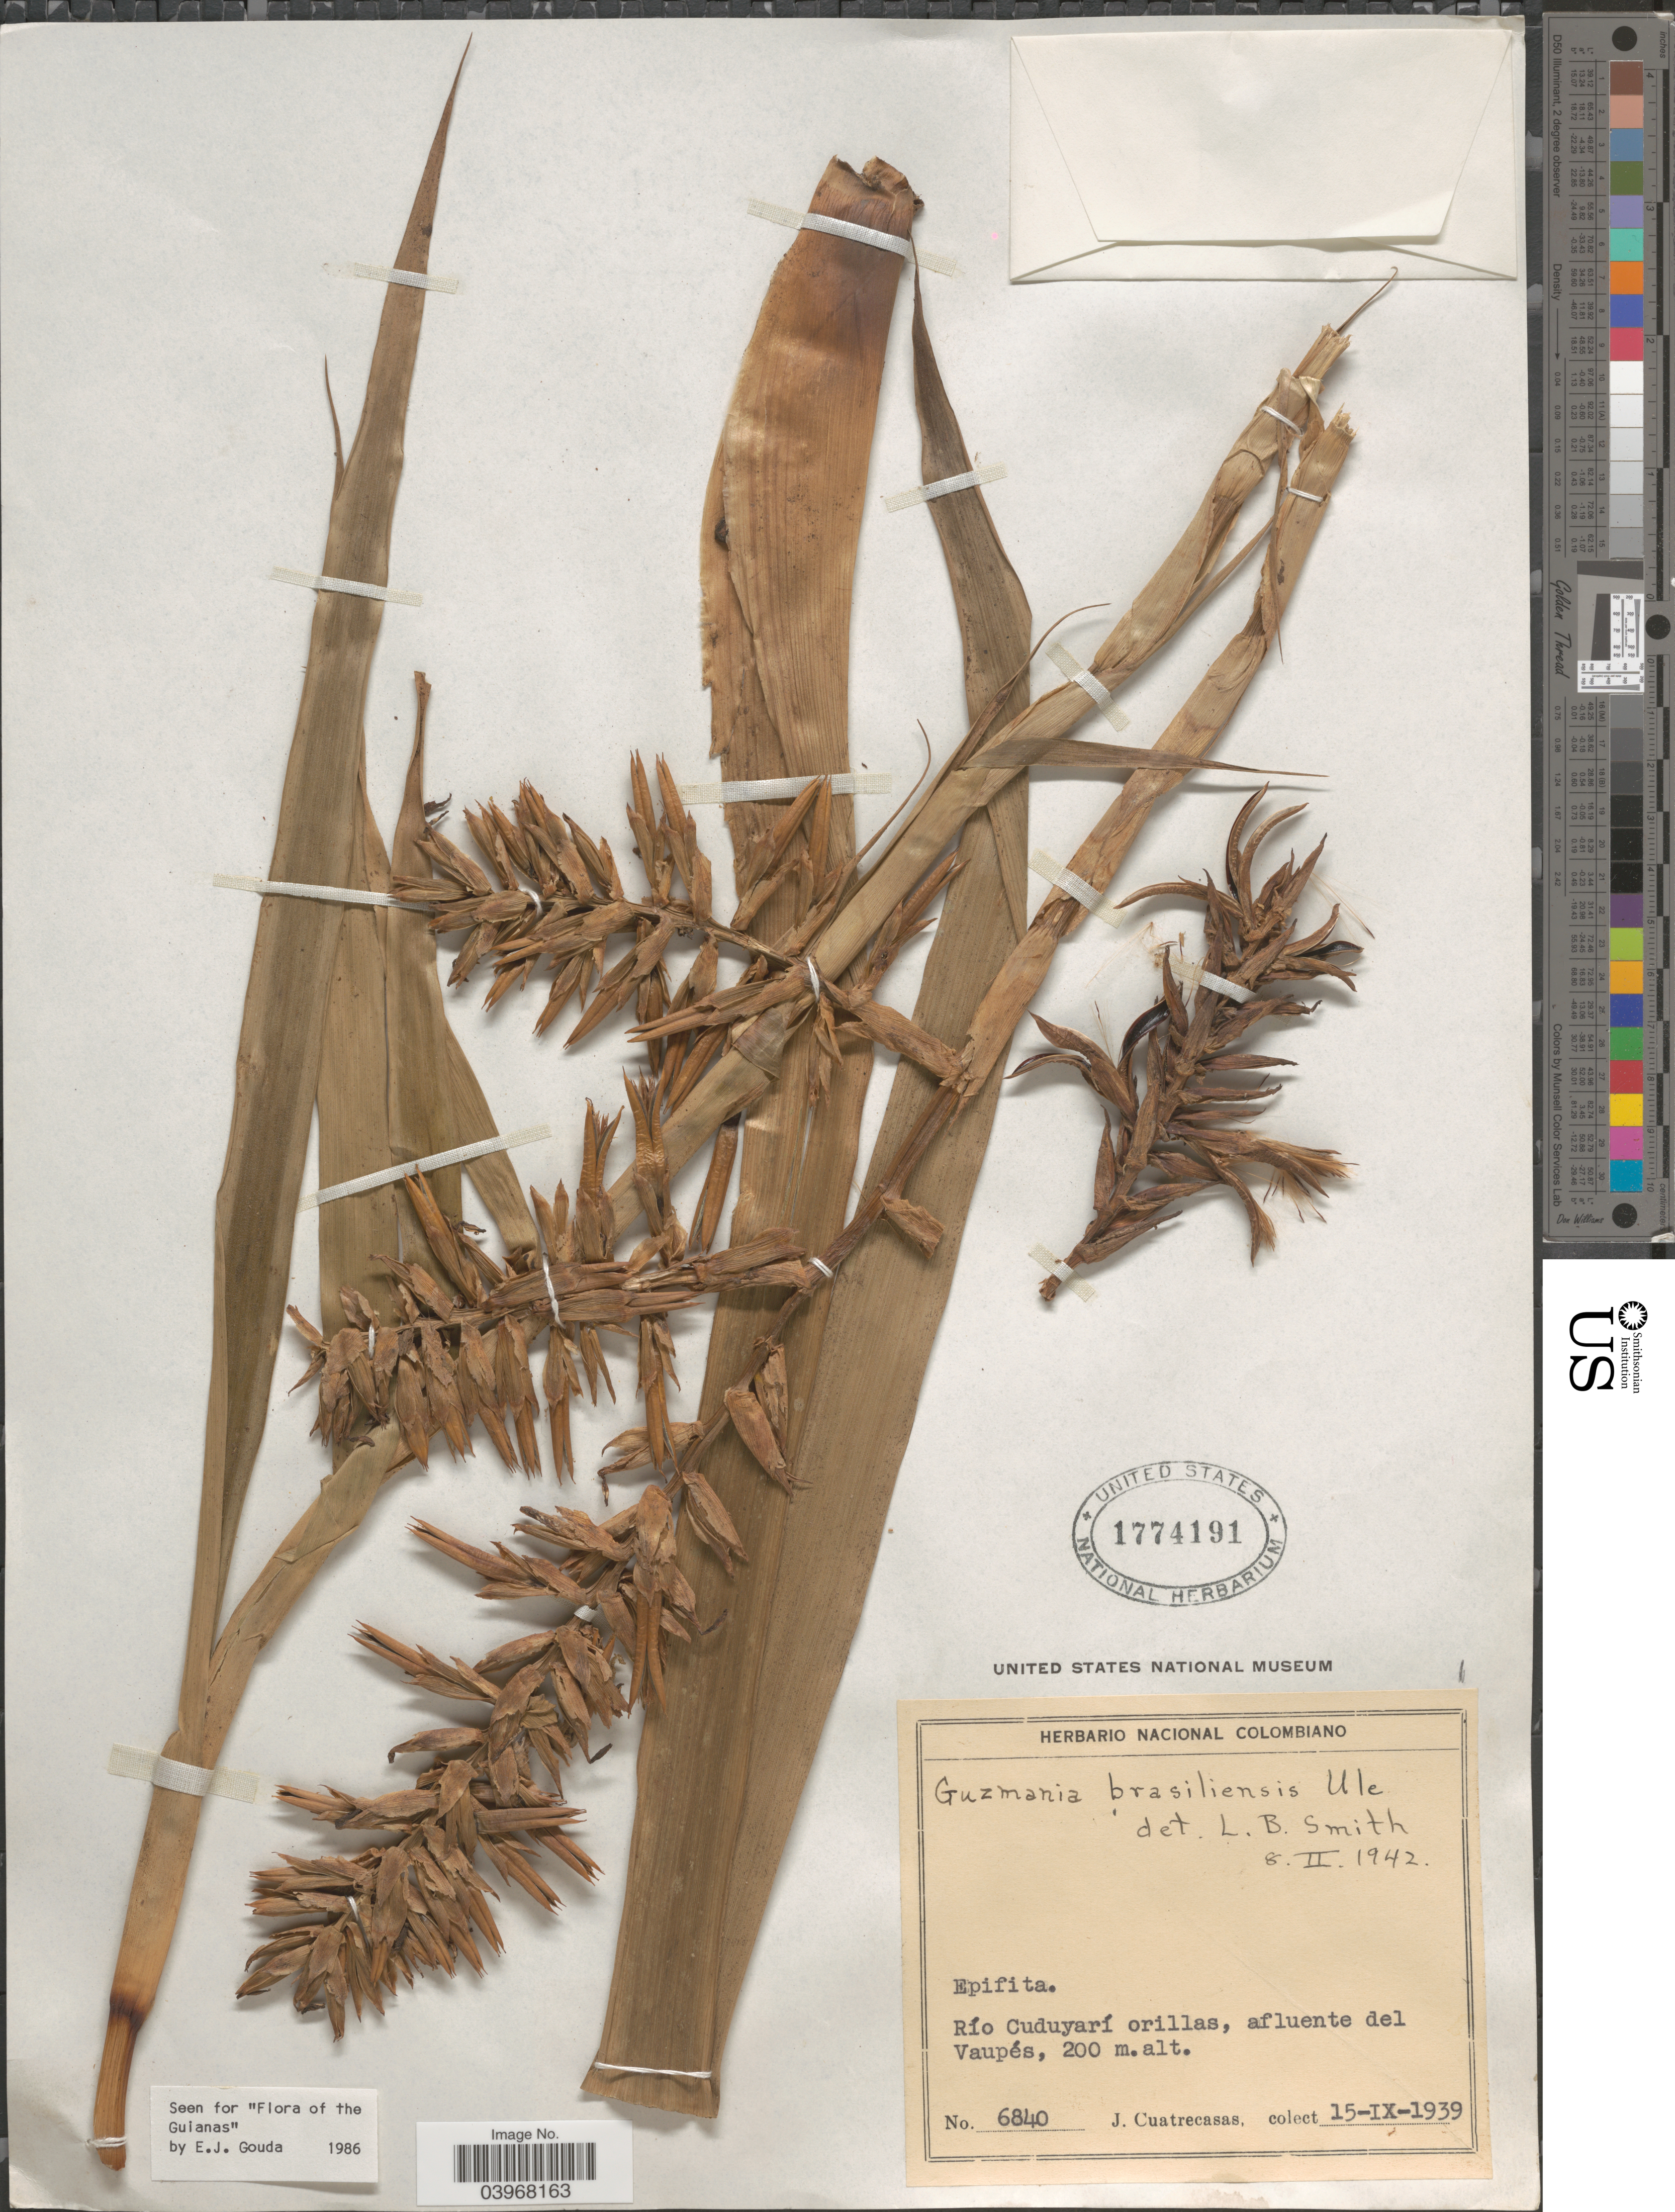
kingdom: Plantae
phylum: Tracheophyta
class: Liliopsida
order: Poales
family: Bromeliaceae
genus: Guzmania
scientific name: Guzmania brasiliensis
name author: Ule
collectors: J. Cuatrecasas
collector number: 6840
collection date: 1939-09-15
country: Colombia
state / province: Vaupés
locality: Río Cuduyarí orillas, afluente del Vaupés.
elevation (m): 200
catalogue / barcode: US 1774191